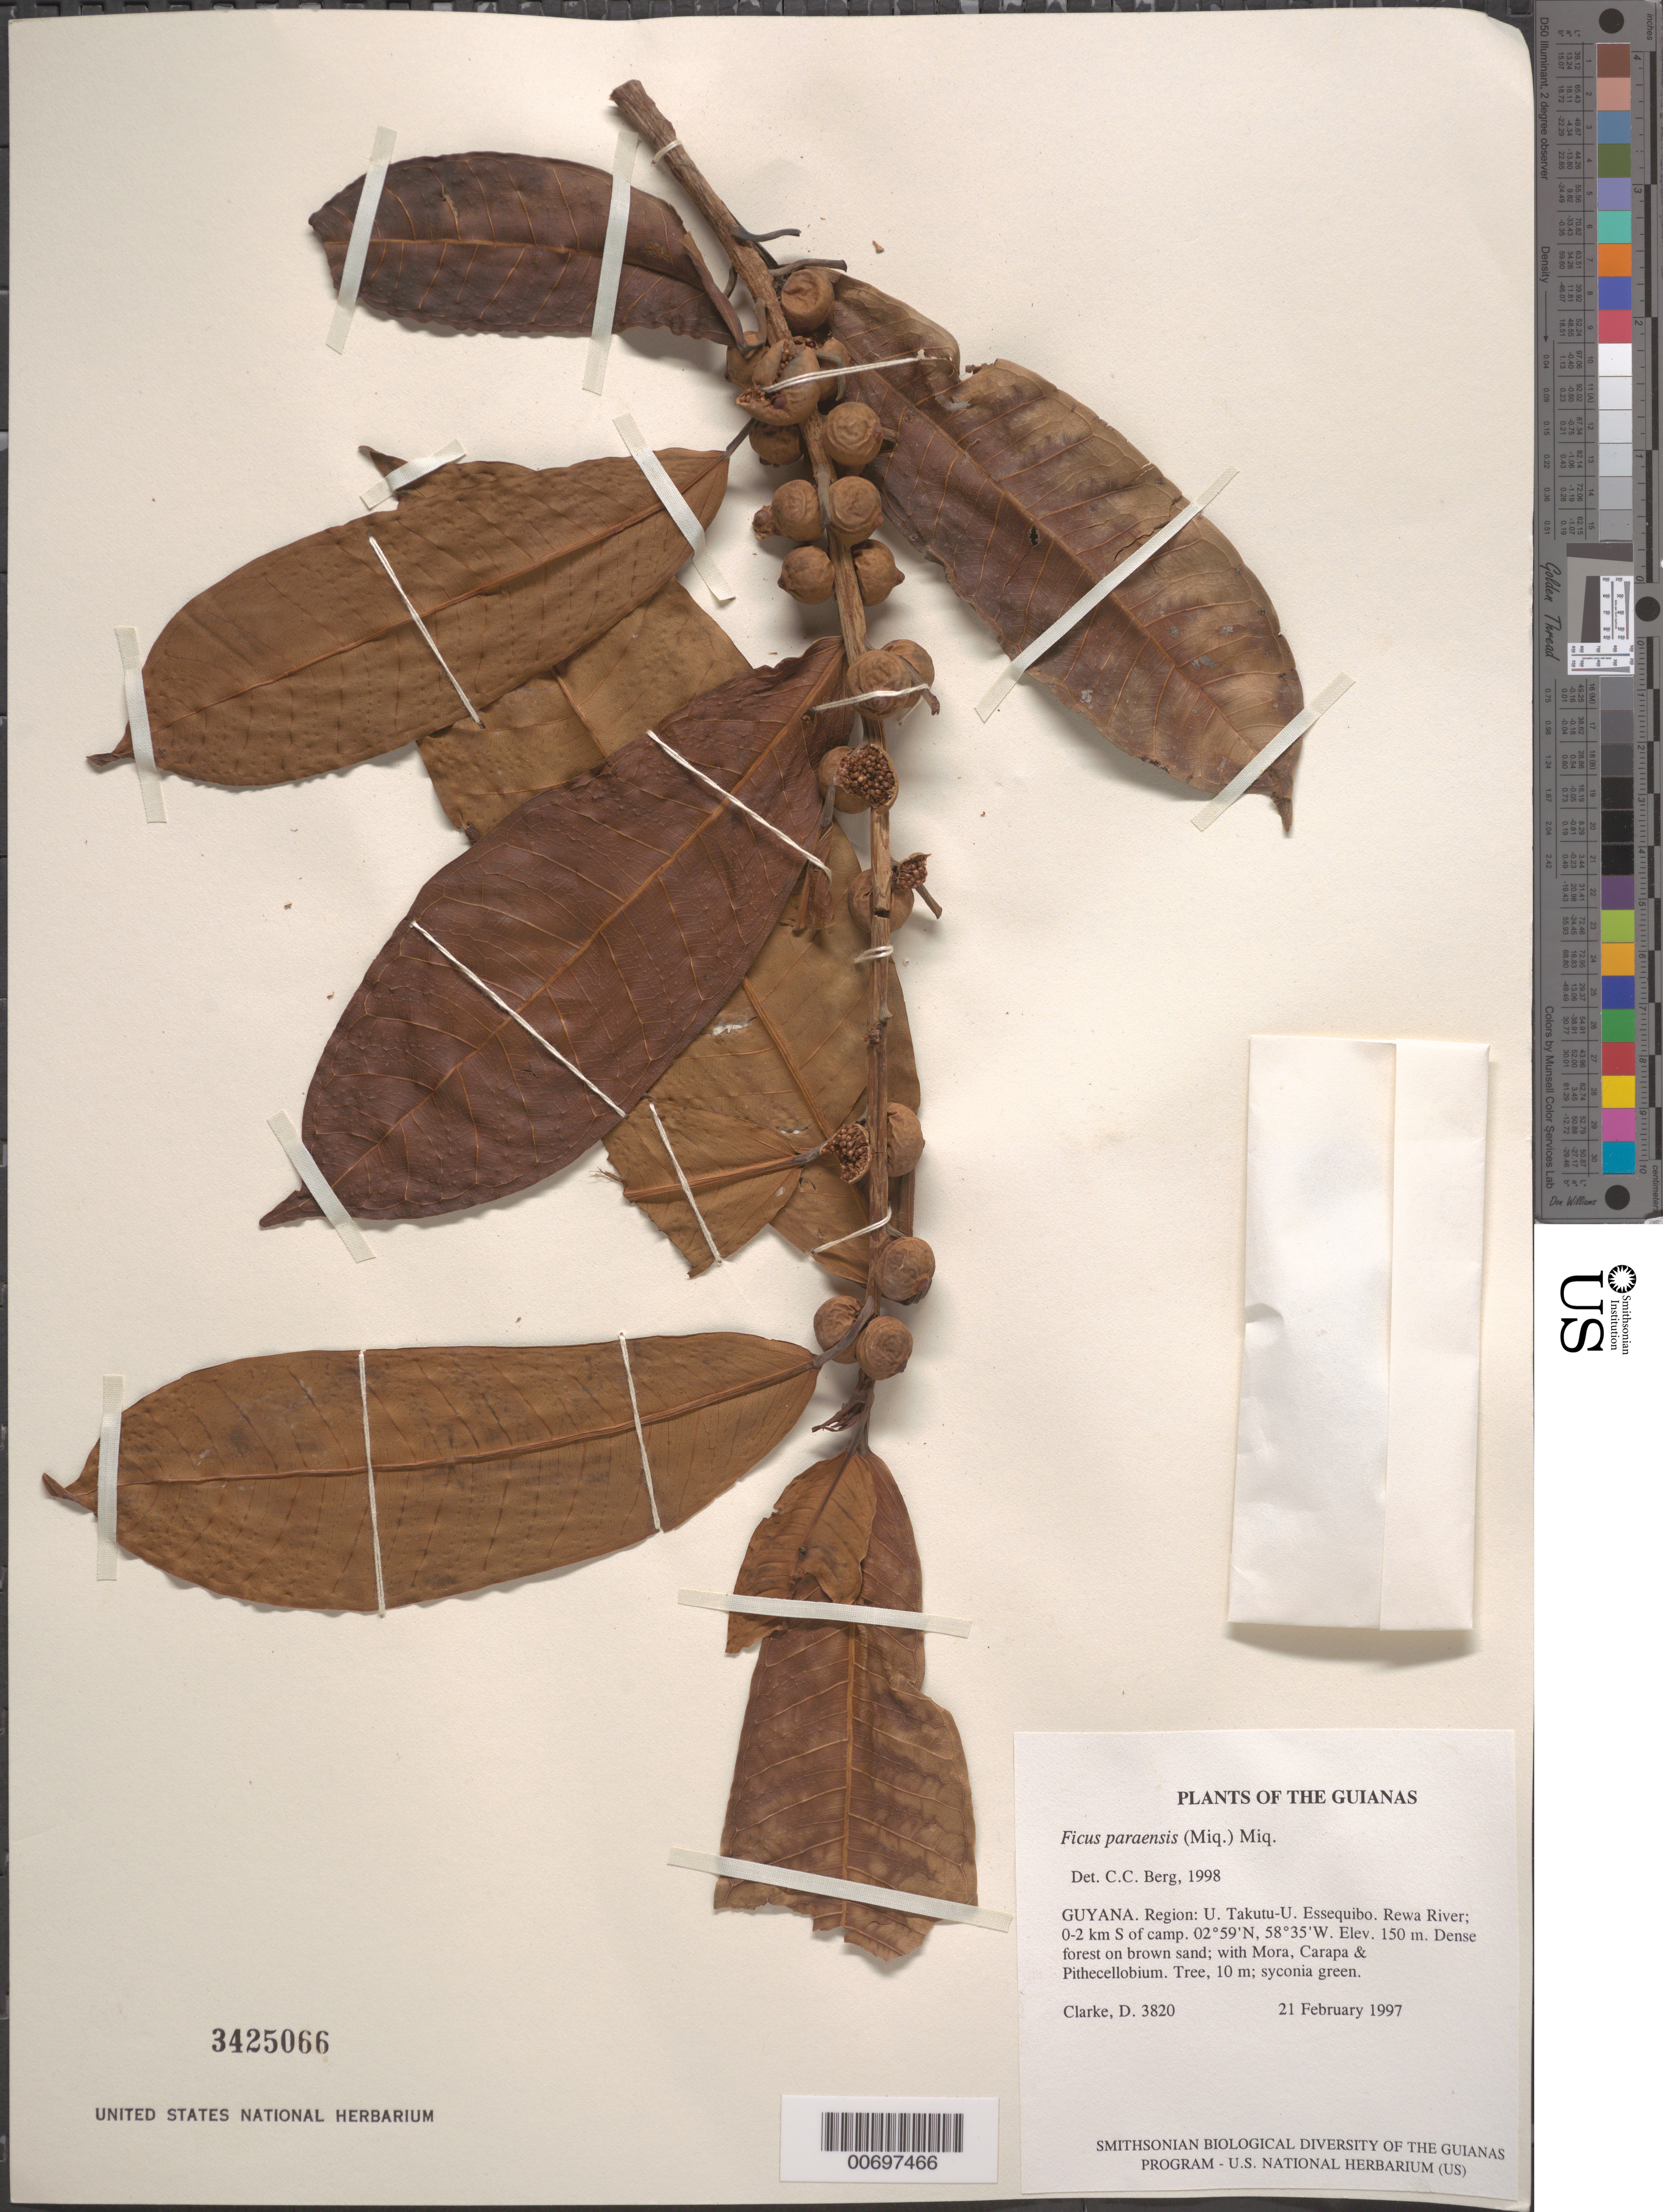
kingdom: Plantae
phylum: Tracheophyta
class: Magnoliopsida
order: Rosales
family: Moraceae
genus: Ficus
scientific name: Ficus paraensis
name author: (Miq.) Miq.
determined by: Berg, C. C.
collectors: H. D. Clarke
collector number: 3820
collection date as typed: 21 February 1997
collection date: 1997-02-21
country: Guyana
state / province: U. Takutu-U. Essequibo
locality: Rewa River; 0-2 km S of camp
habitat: Dense forest on brown sand; with Mora, Carapa & Pithecellobium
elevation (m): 150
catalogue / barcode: US 3425066